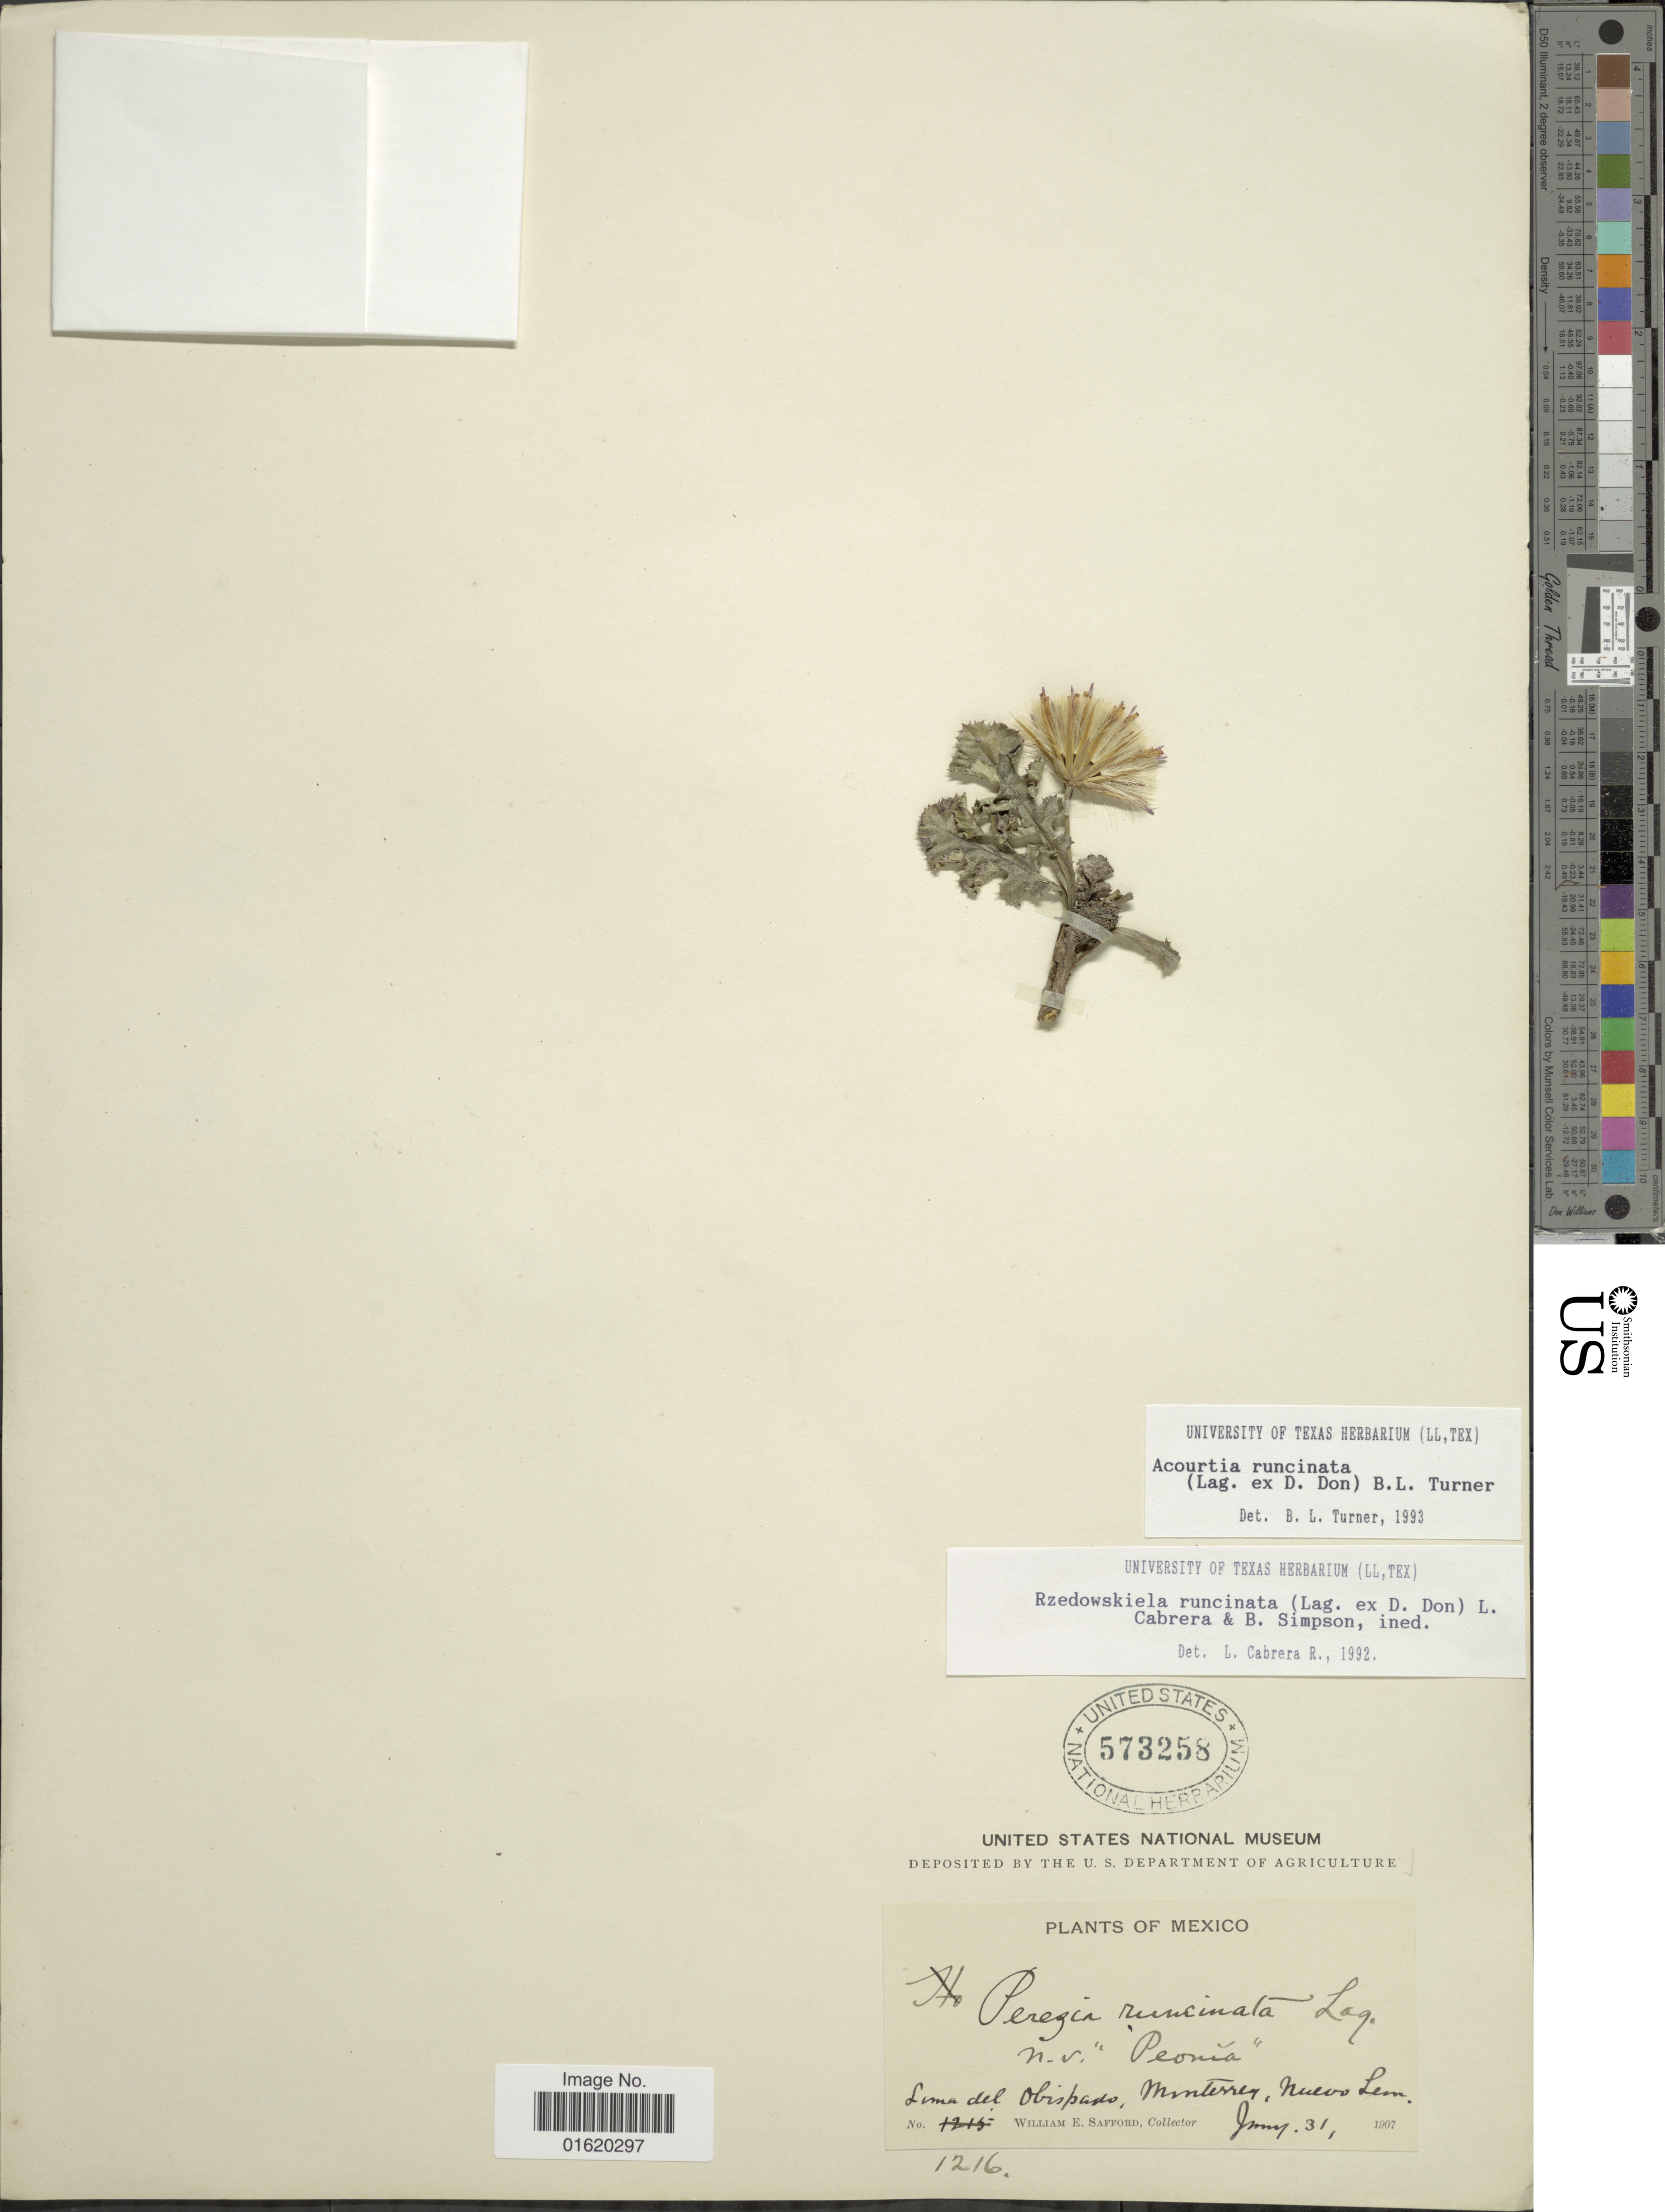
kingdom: Plantae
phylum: Tracheophyta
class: Magnoliopsida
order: Asterales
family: Asteraceae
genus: Acourtia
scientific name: Acourtia runcinata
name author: (D. Don) B.L. Turner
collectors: W. E. Safford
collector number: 1216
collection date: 1907-01-31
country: Mexico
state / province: Nuevo León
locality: Loma del Obispado, Monterrey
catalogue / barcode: US 573258